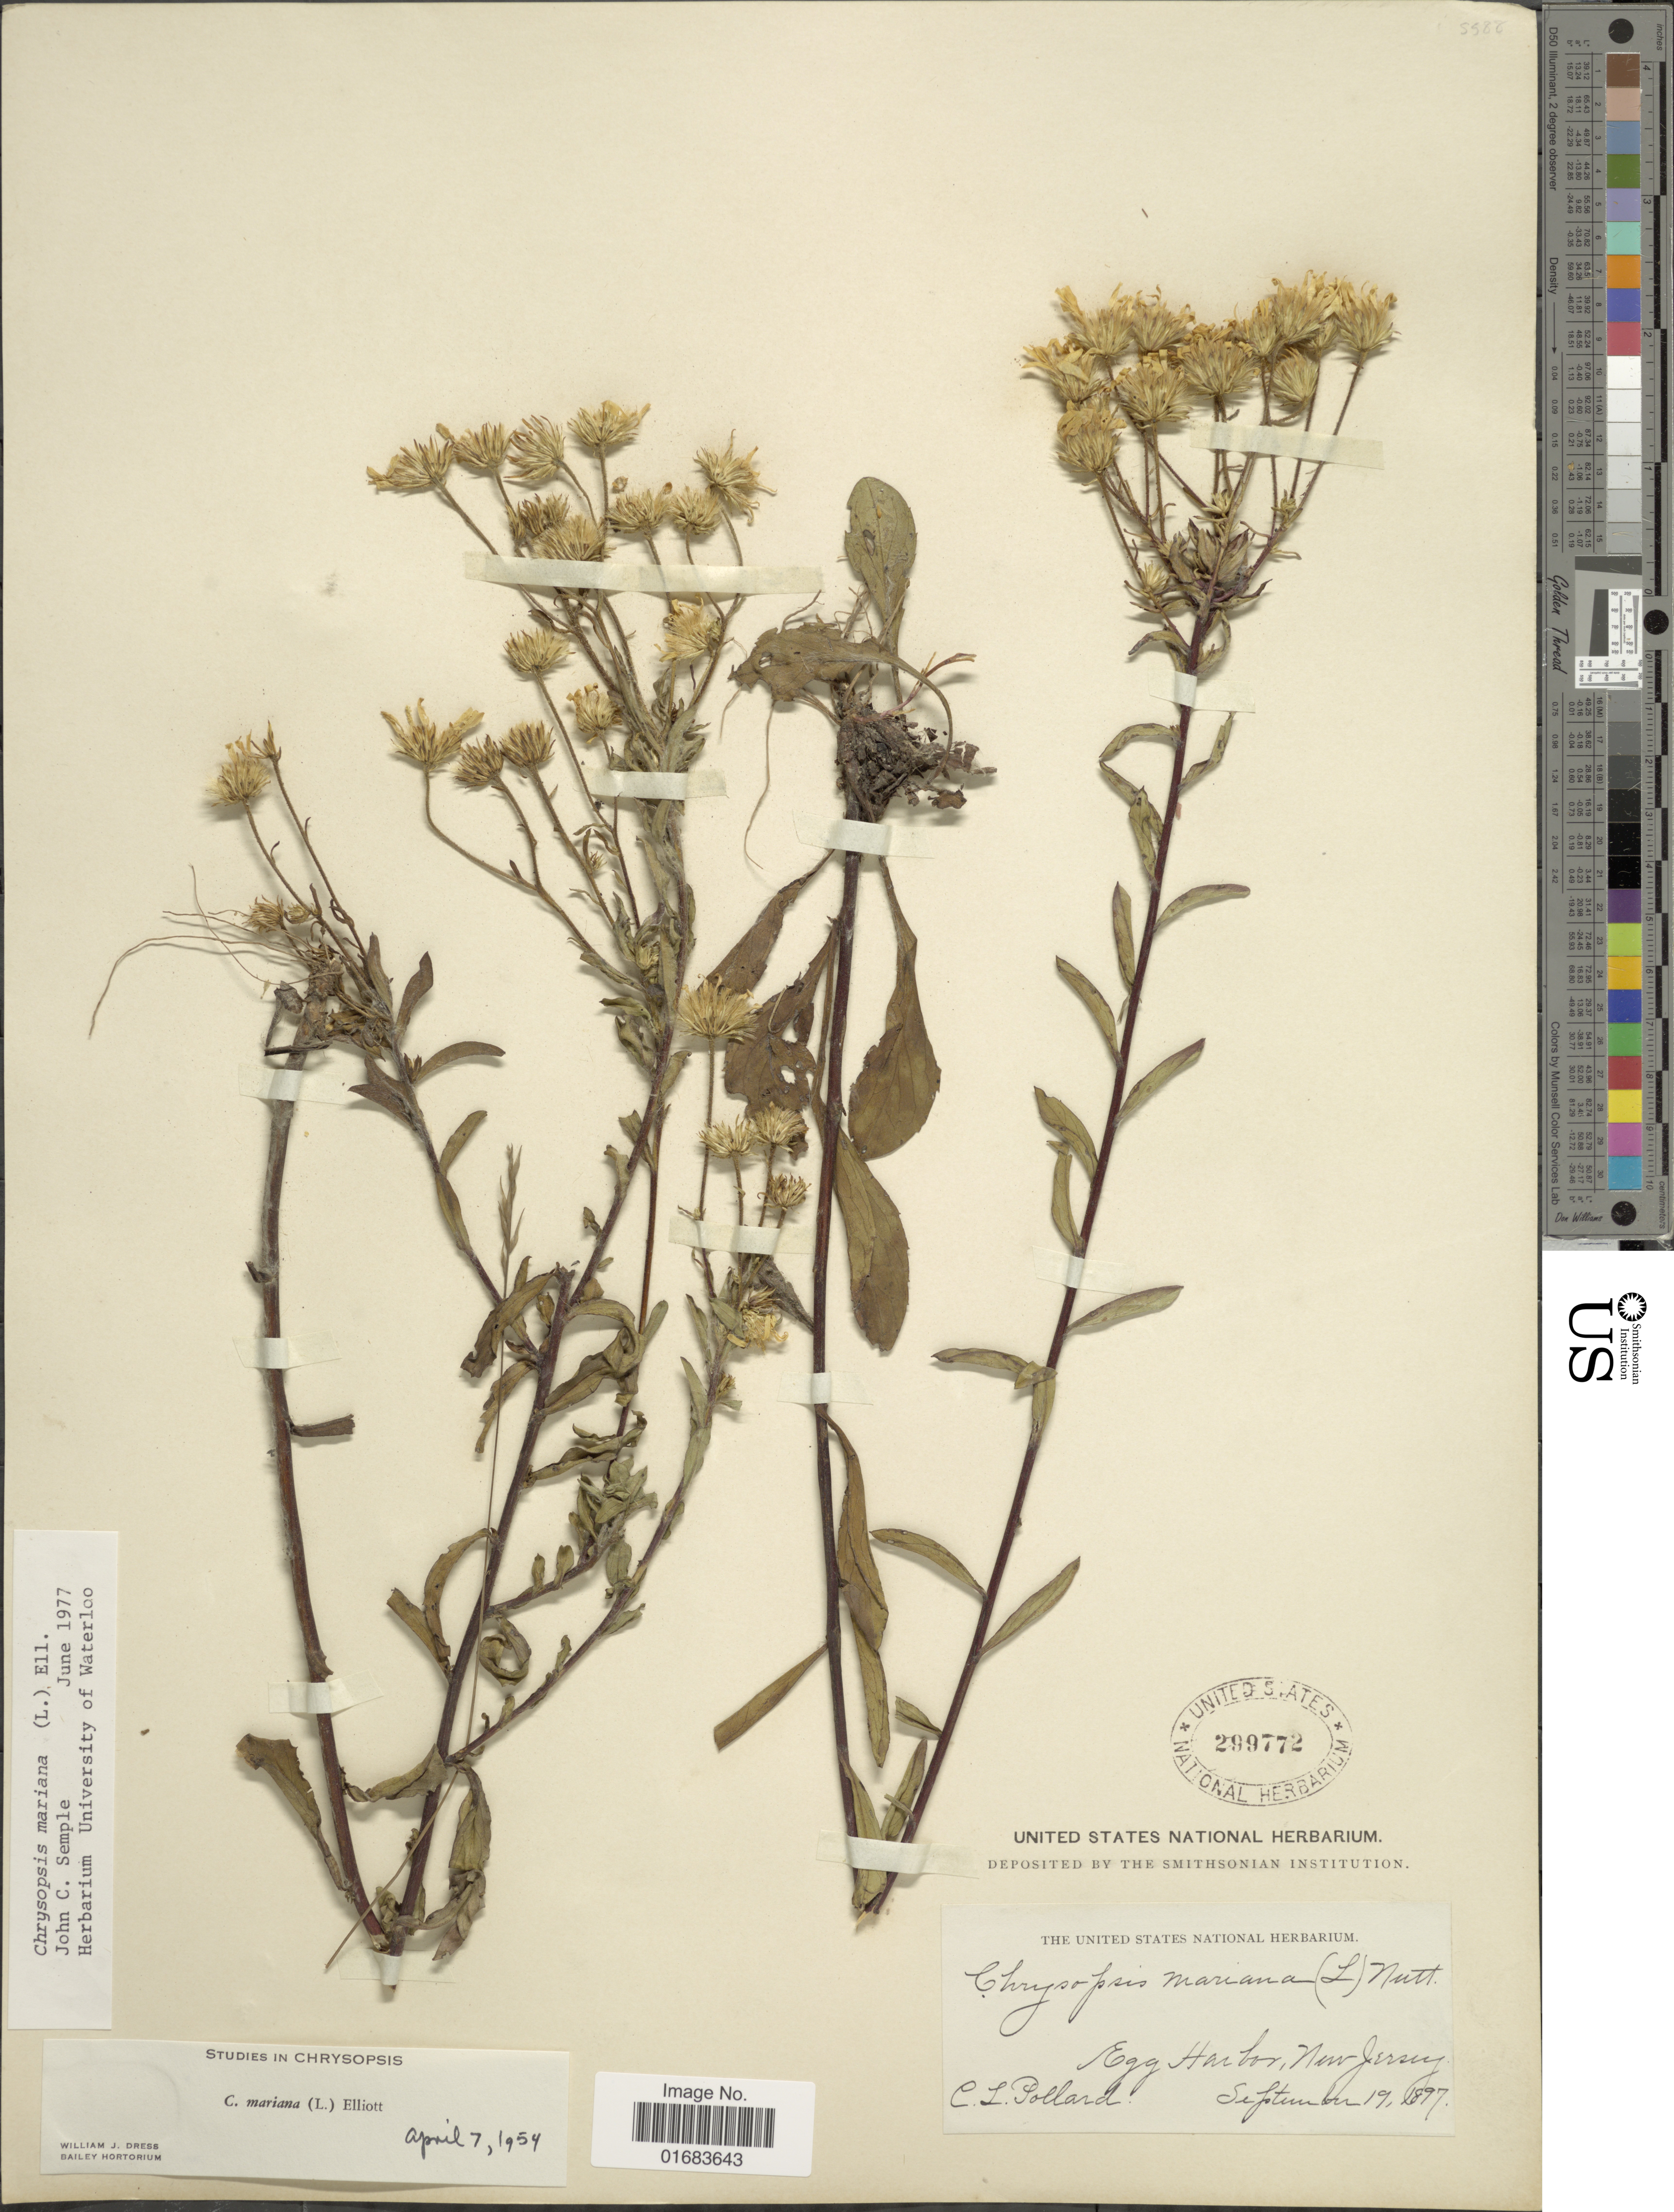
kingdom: Plantae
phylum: Tracheophyta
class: Magnoliopsida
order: Asterales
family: Asteraceae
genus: Chrysopsis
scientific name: Chrysopsis mariana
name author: (L.) Elliott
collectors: C. L. Pollard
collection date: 1897-09-19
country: United States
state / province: New Jersey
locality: Egg Harbor.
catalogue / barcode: US 299772